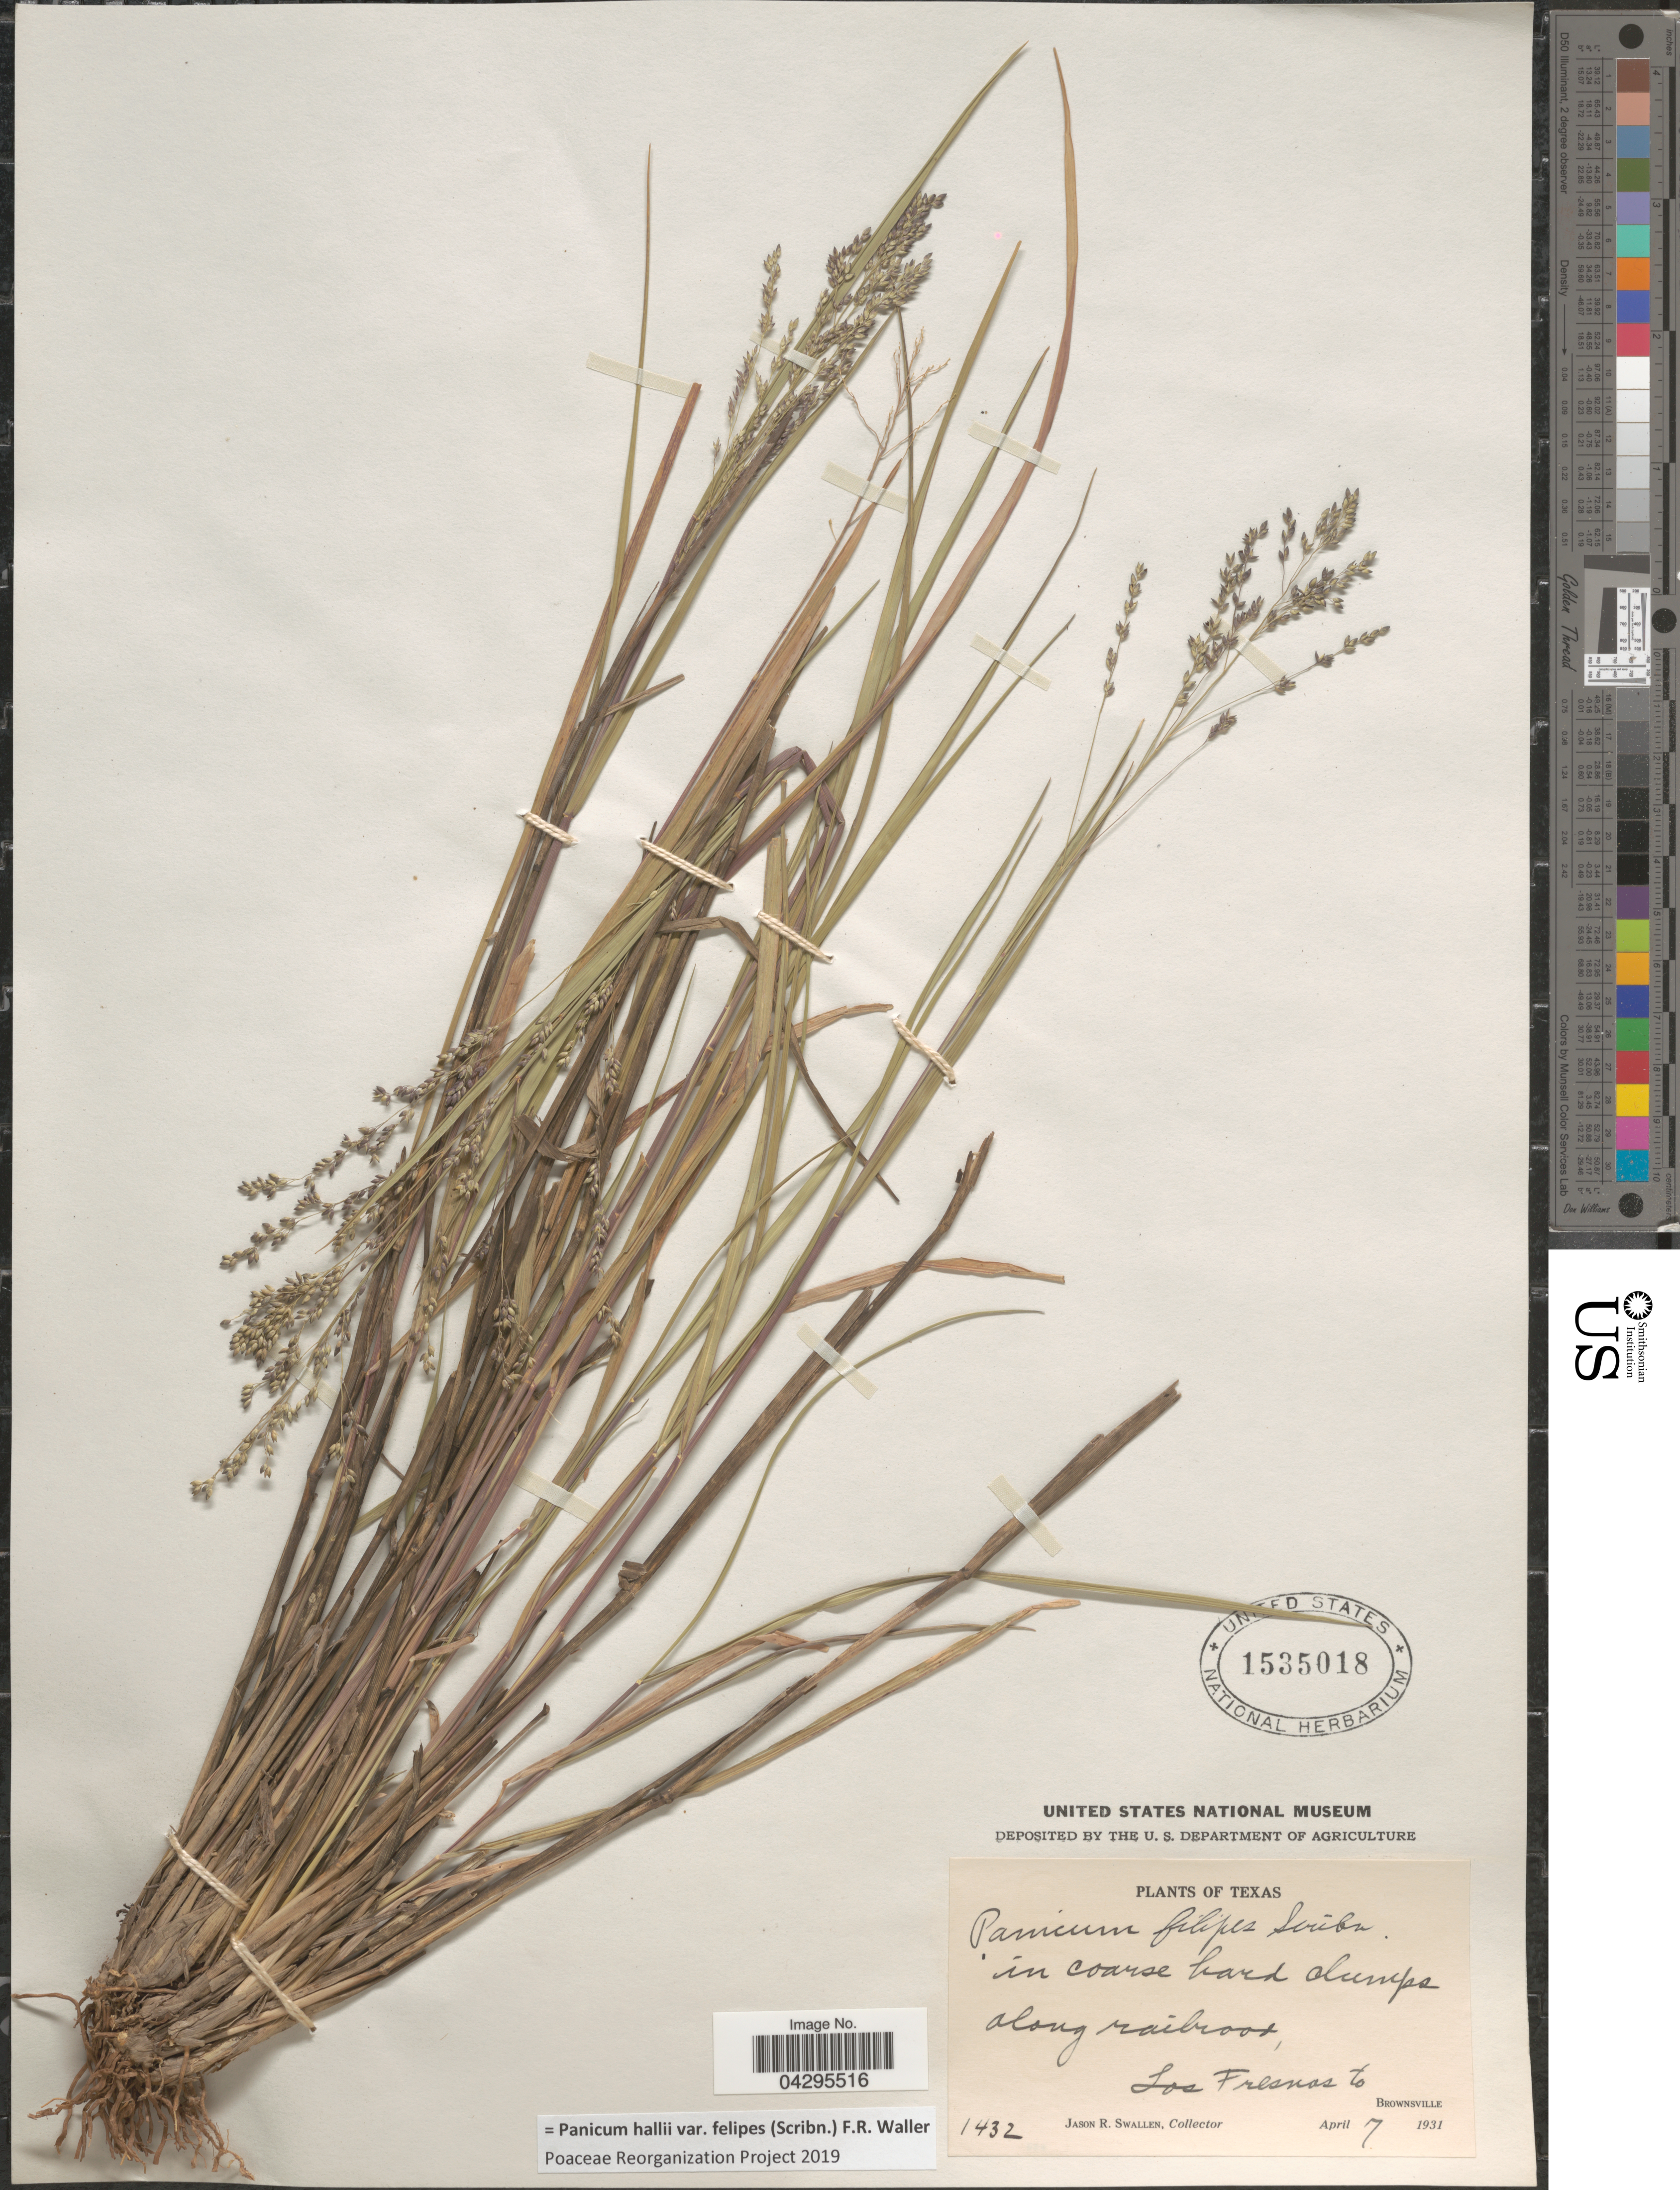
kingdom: Plantae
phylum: Tracheophyta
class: Liliopsida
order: Poales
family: Poaceae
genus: Panicum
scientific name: Panicum hallii var. felipes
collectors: J. R. Swallen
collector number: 1432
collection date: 1931-04-07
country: United States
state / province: Texas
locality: Along railroad, Los Fresnos to Brownsville.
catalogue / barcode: US 1535018